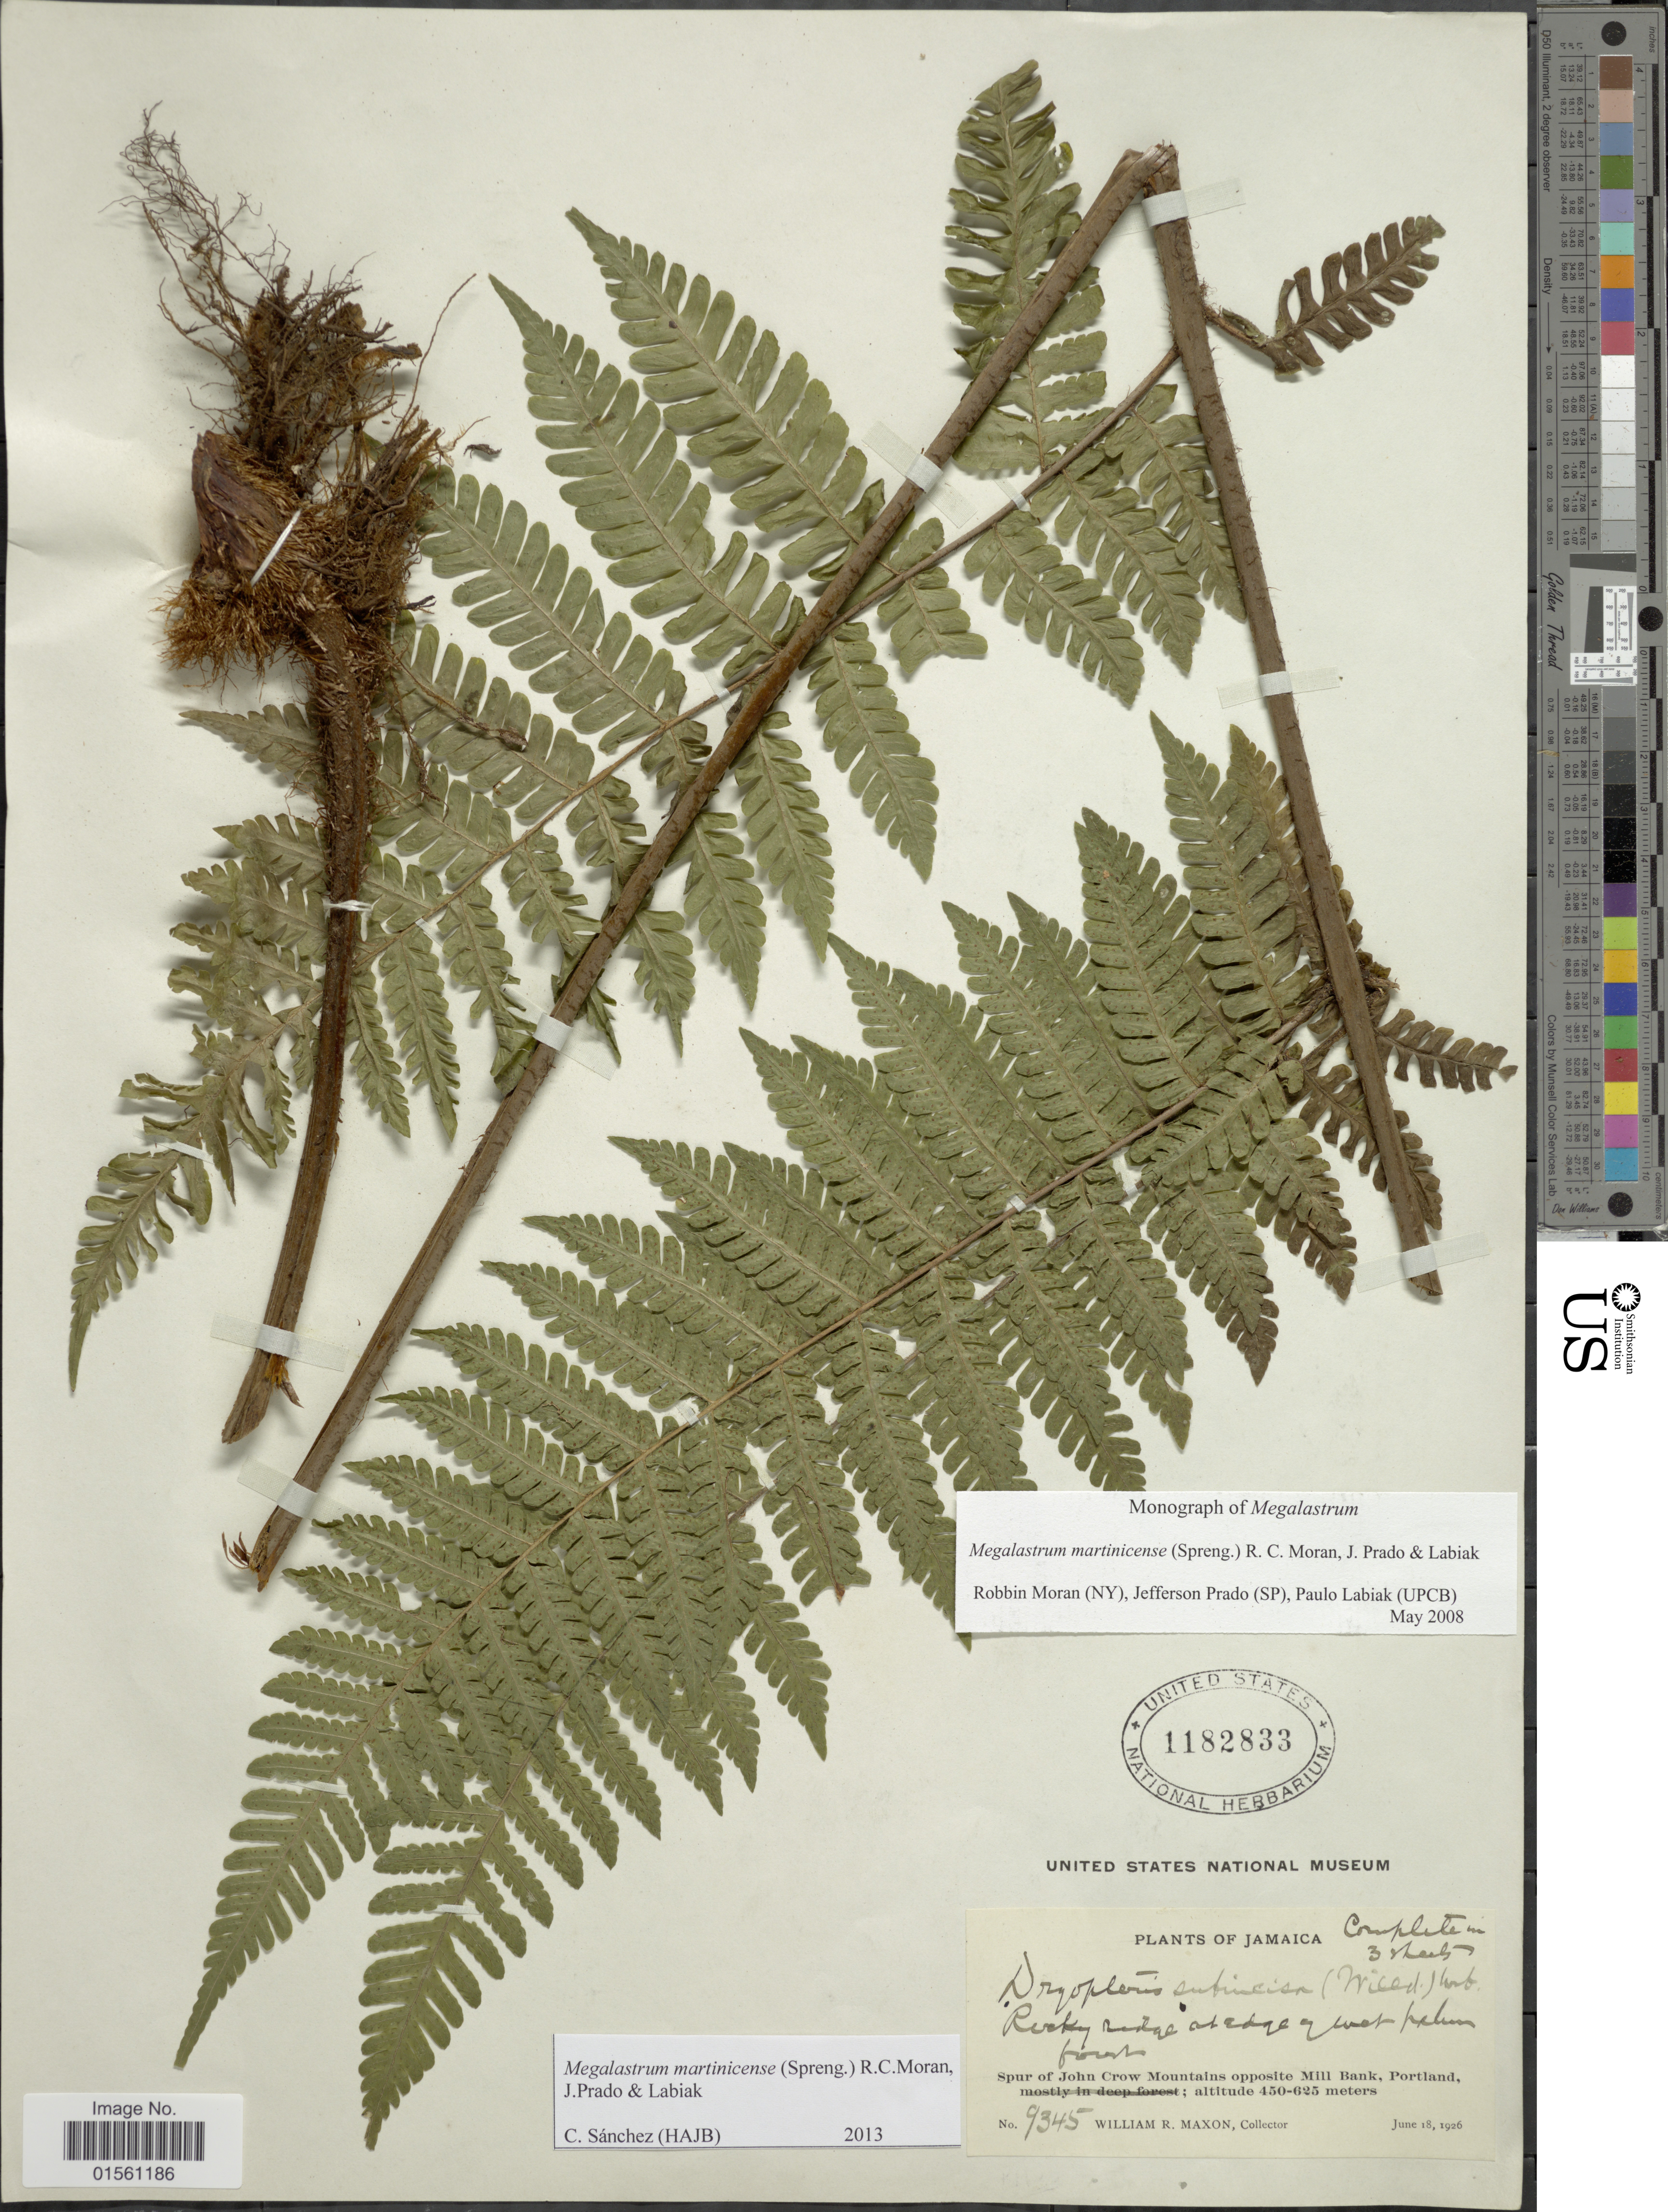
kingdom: Plantae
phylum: Tracheophyta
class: Polypodiopsida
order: Polypodiales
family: Dryopteridaceae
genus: Megalastrum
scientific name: Megalastrum martinicense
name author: (Spreng.) R.C. Moran et al.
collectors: W. R. Maxon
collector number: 9345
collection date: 1926-06-18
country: Jamaica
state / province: Portland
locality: Spur of John Crow Mountains opposite Mill Bank, Portland.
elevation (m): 450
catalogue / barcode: US 1182833